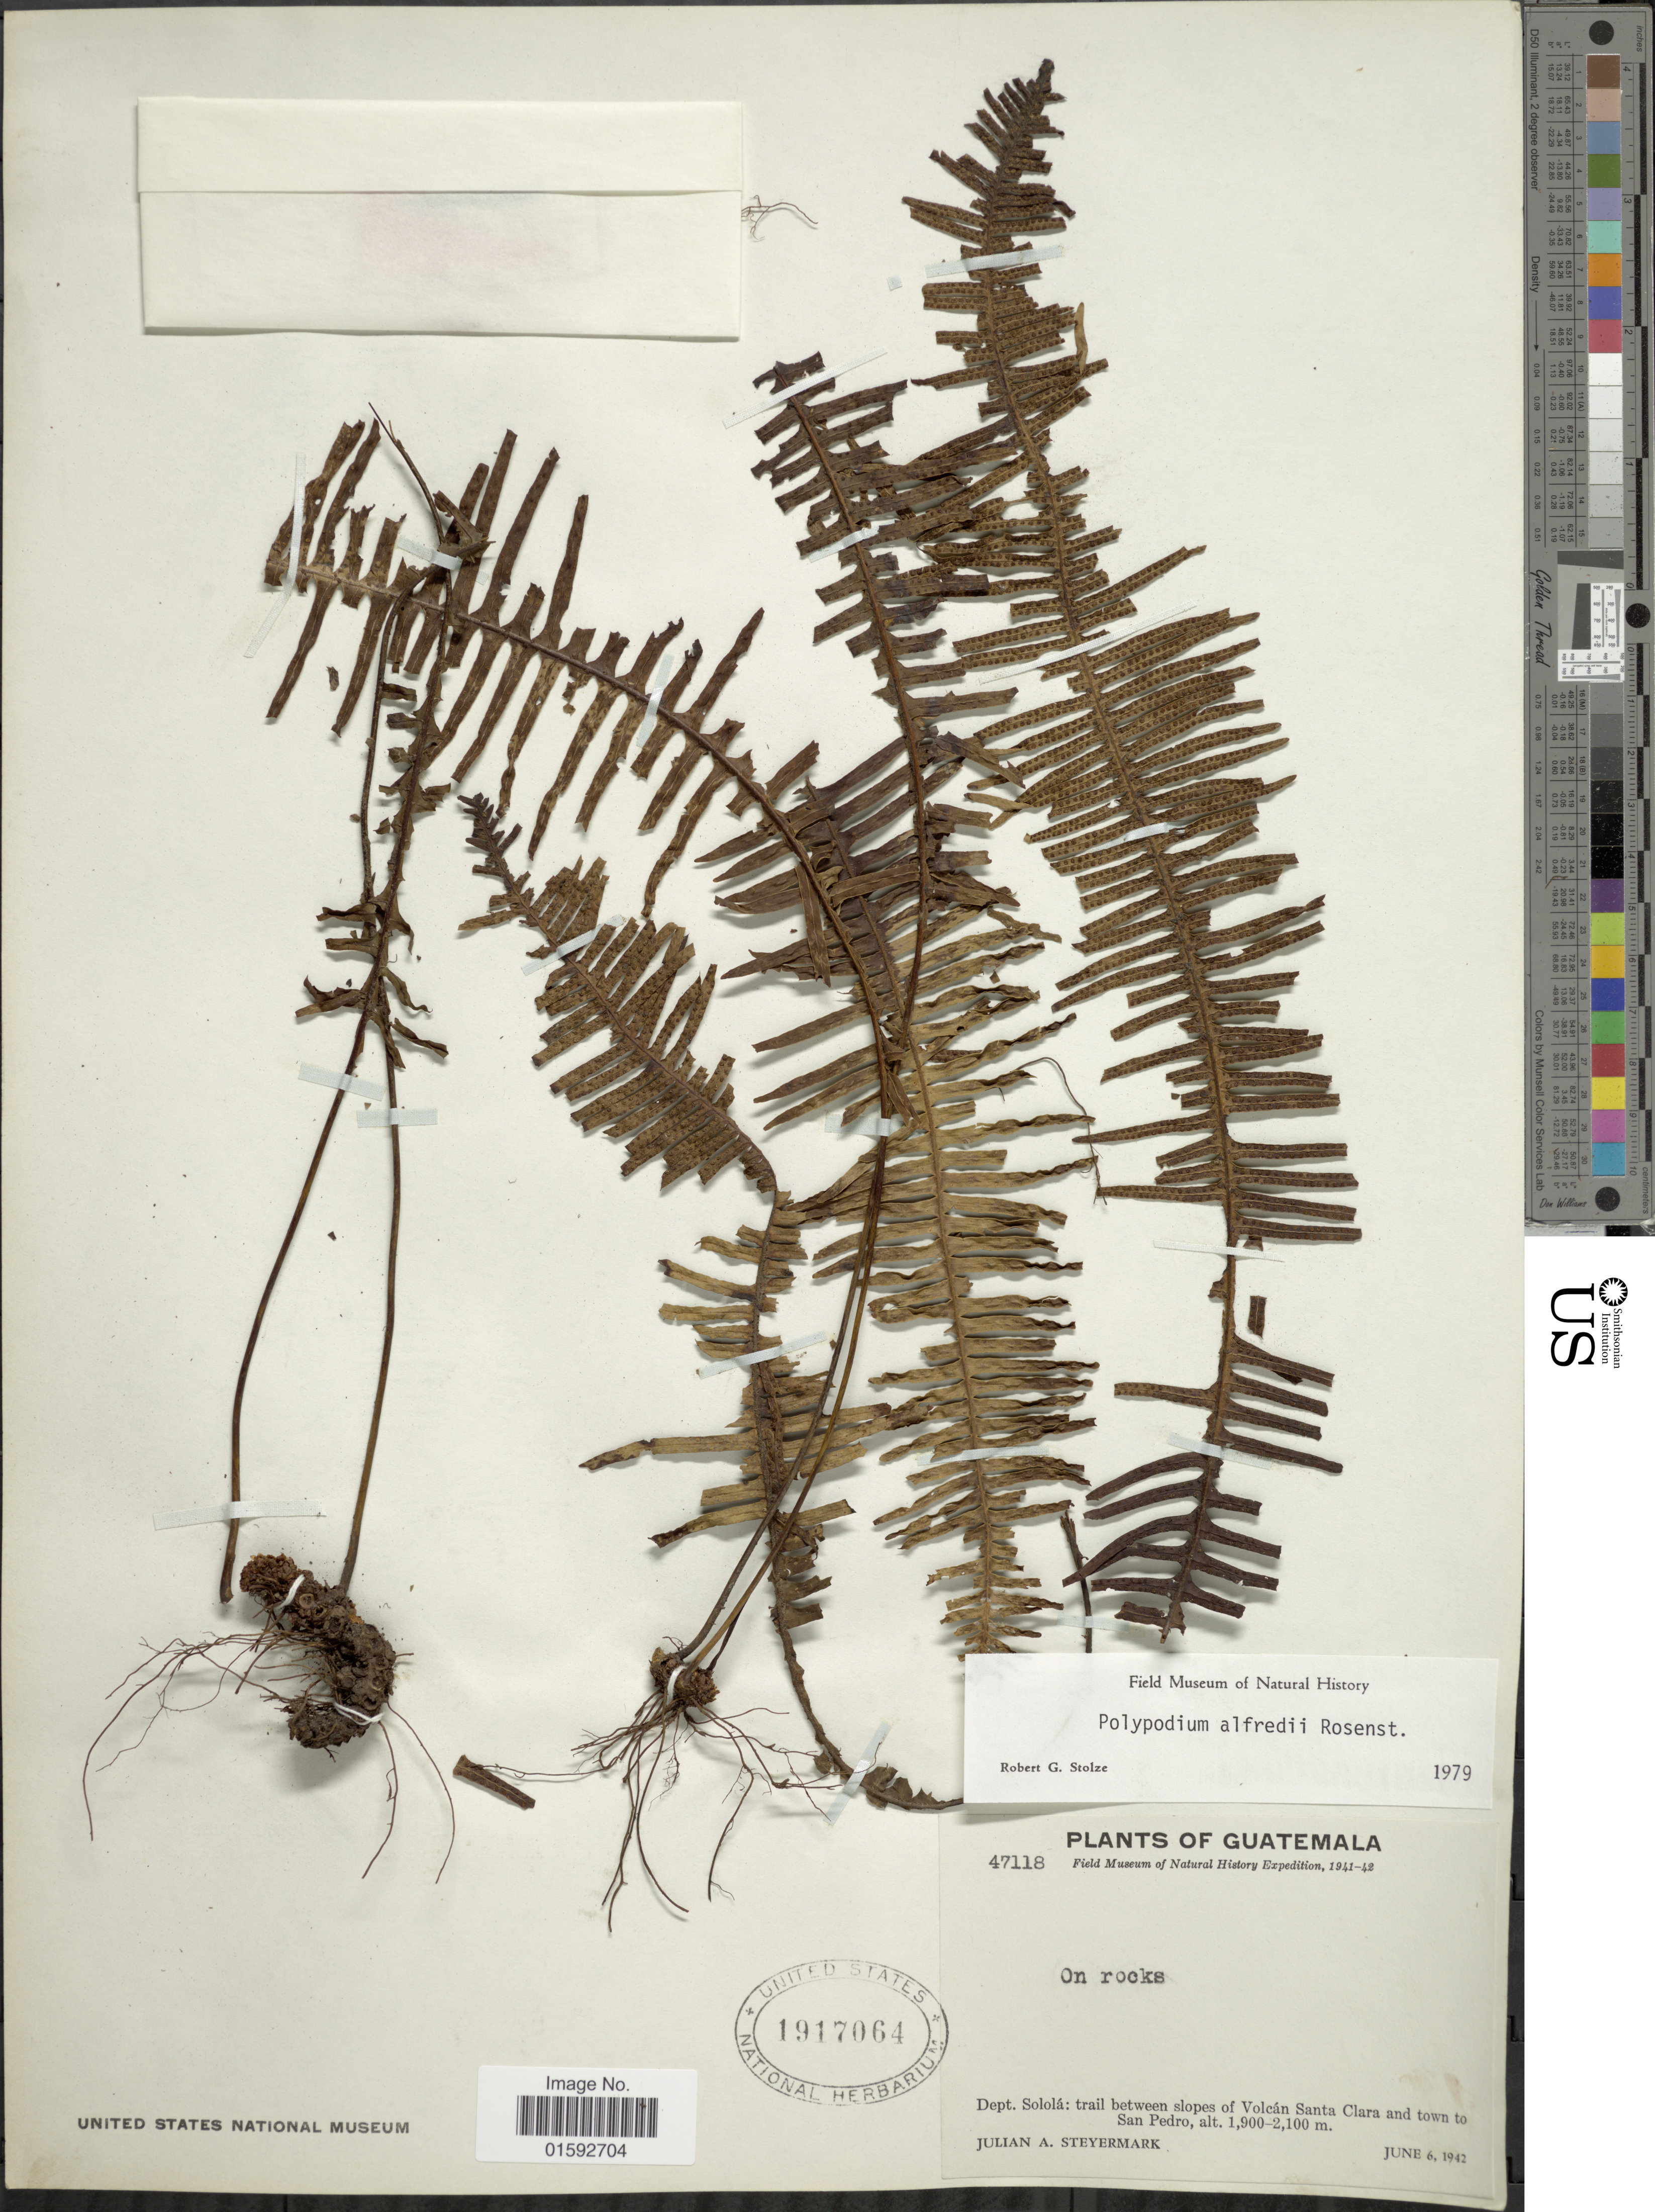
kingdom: Plantae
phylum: Tracheophyta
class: Polypodiopsida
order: Polypodiales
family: Polypodiaceae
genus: Pecluma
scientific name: Pecluma alfredii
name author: (Rosenst.) M.G. Price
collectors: J. Steyermark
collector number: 47118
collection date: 1942-06-06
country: Guatemala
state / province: Sololá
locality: Trail between slopes of Volcán Santa Clara and town to San Pedro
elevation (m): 1900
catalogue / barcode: US 1917064